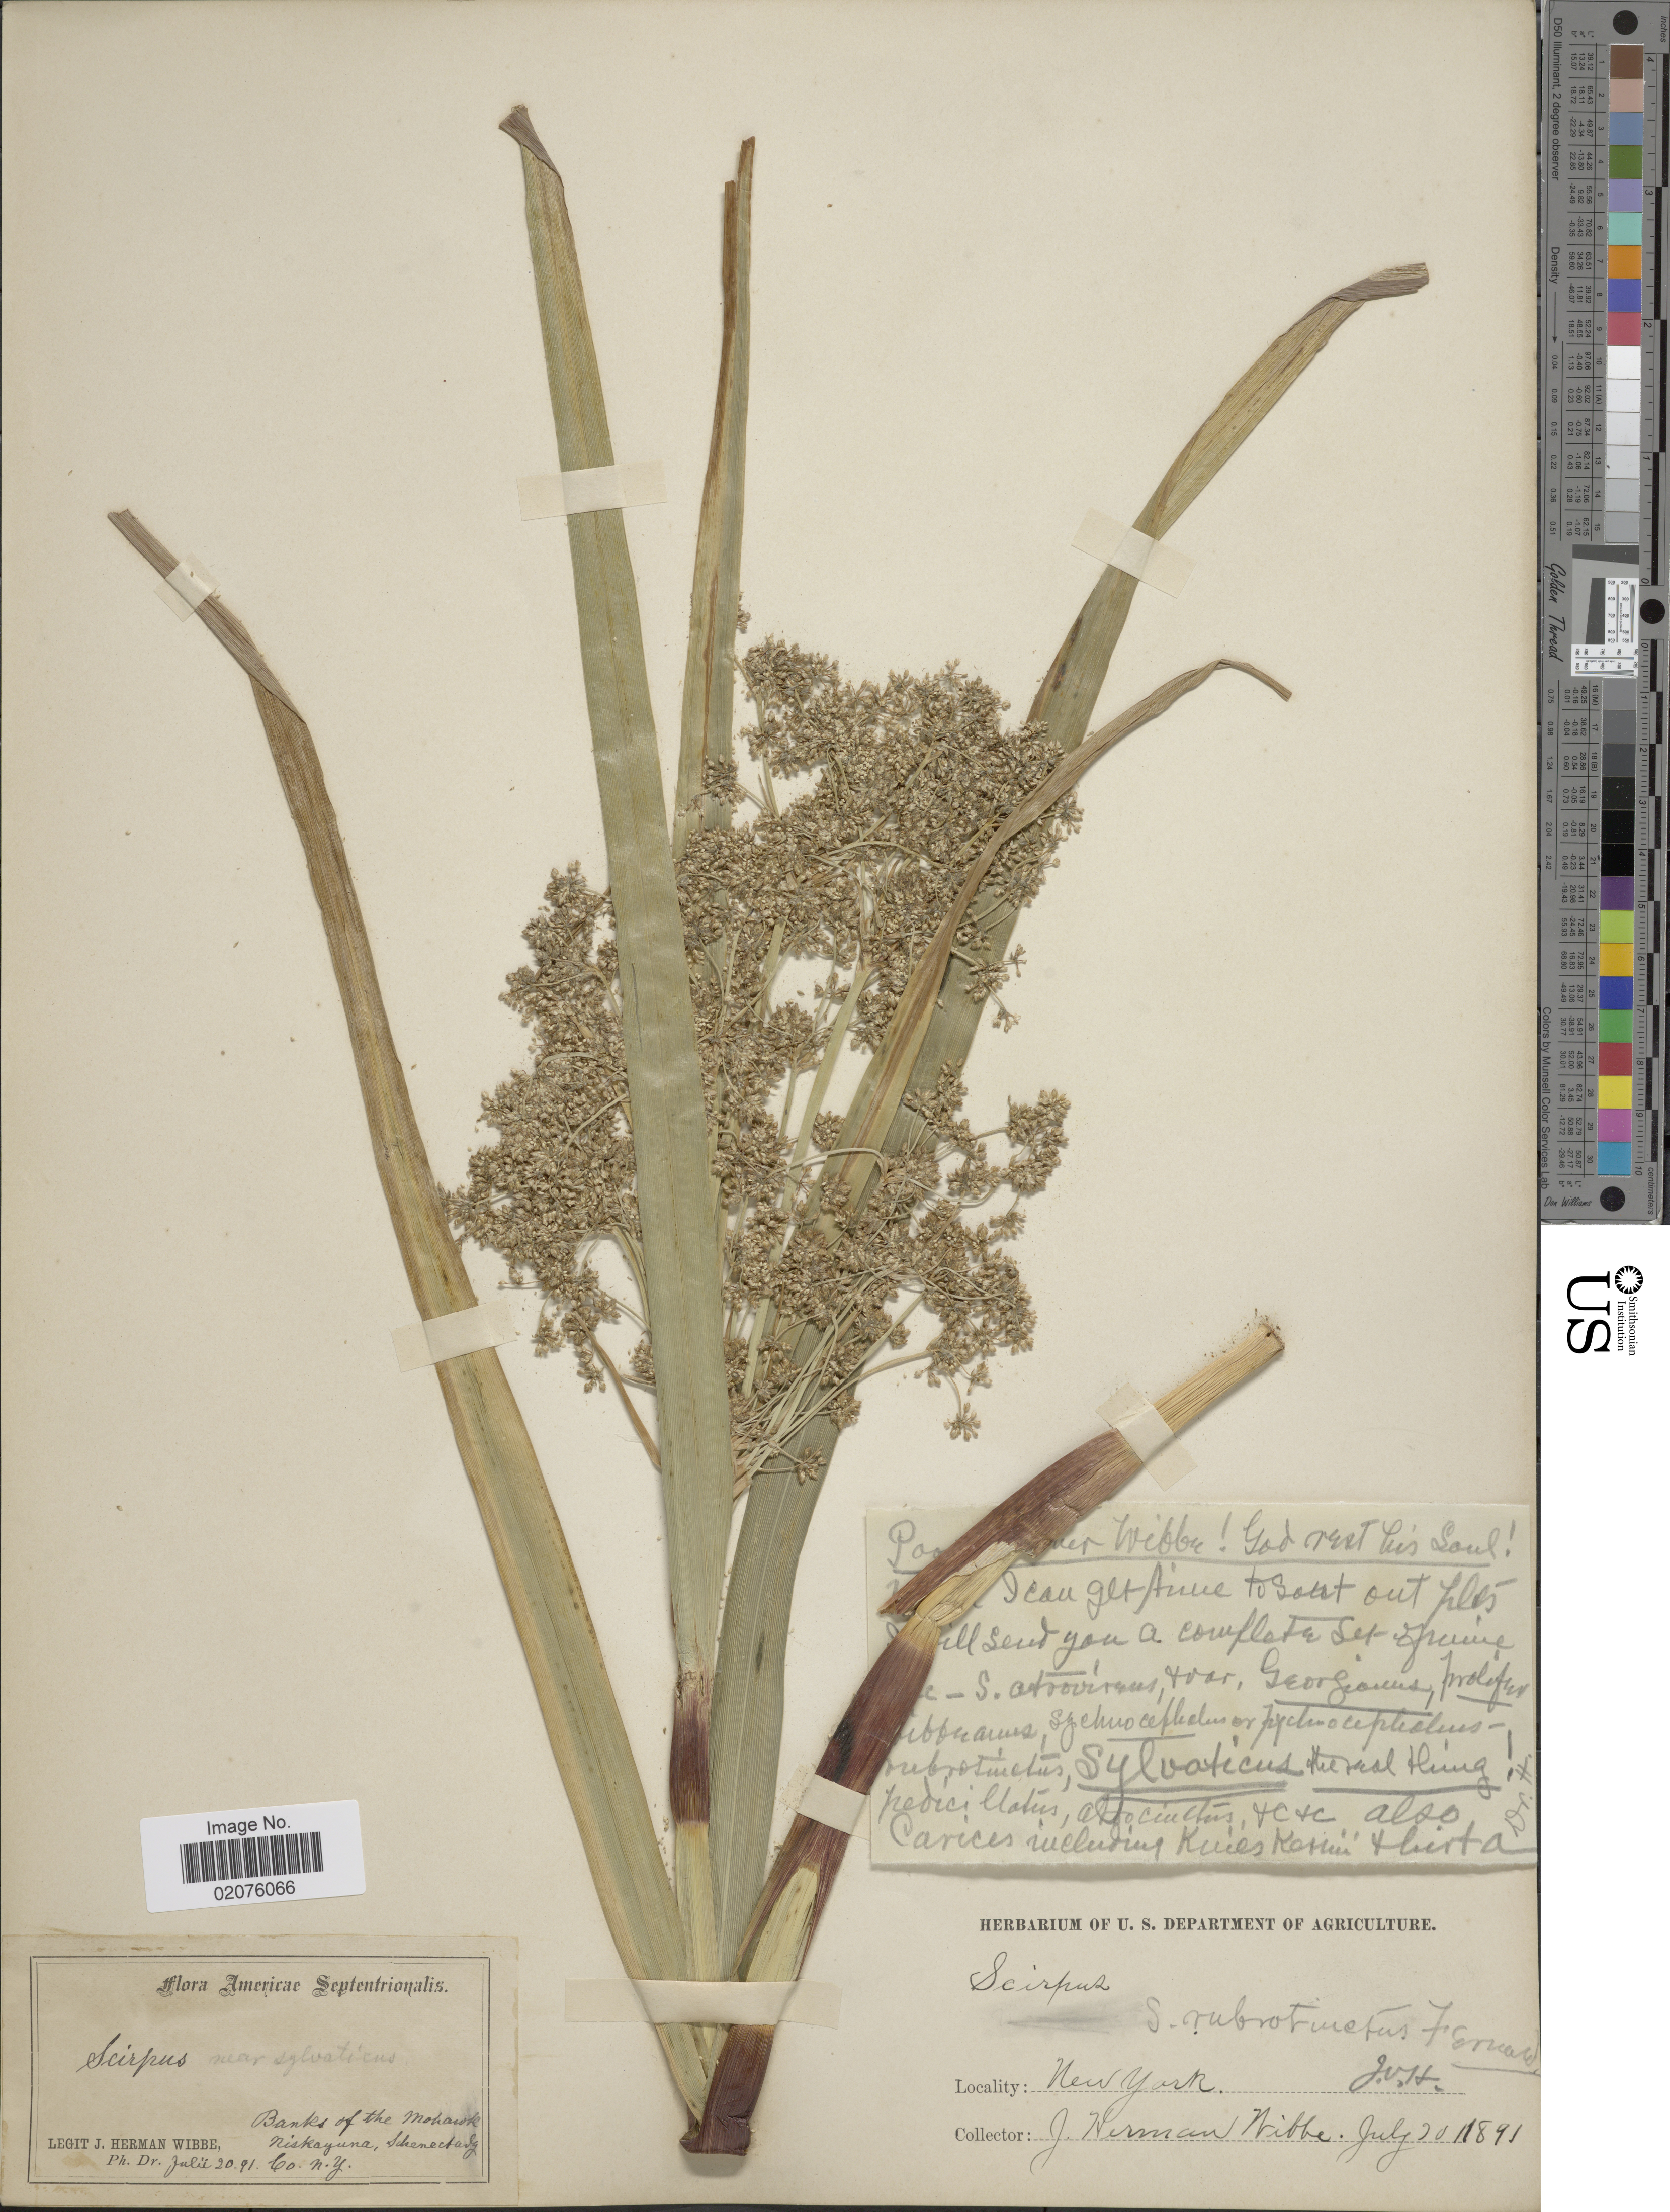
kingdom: Plantae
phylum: Tracheophyta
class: Liliopsida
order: Poales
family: Cyperaceae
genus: Scirpus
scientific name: Scirpus microcarpus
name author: J. Presl & C. Presl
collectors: J. Wibbe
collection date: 1891-07-20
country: United States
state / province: New York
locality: Banks of the Mohawk Niskayuna, Schenectady Co.